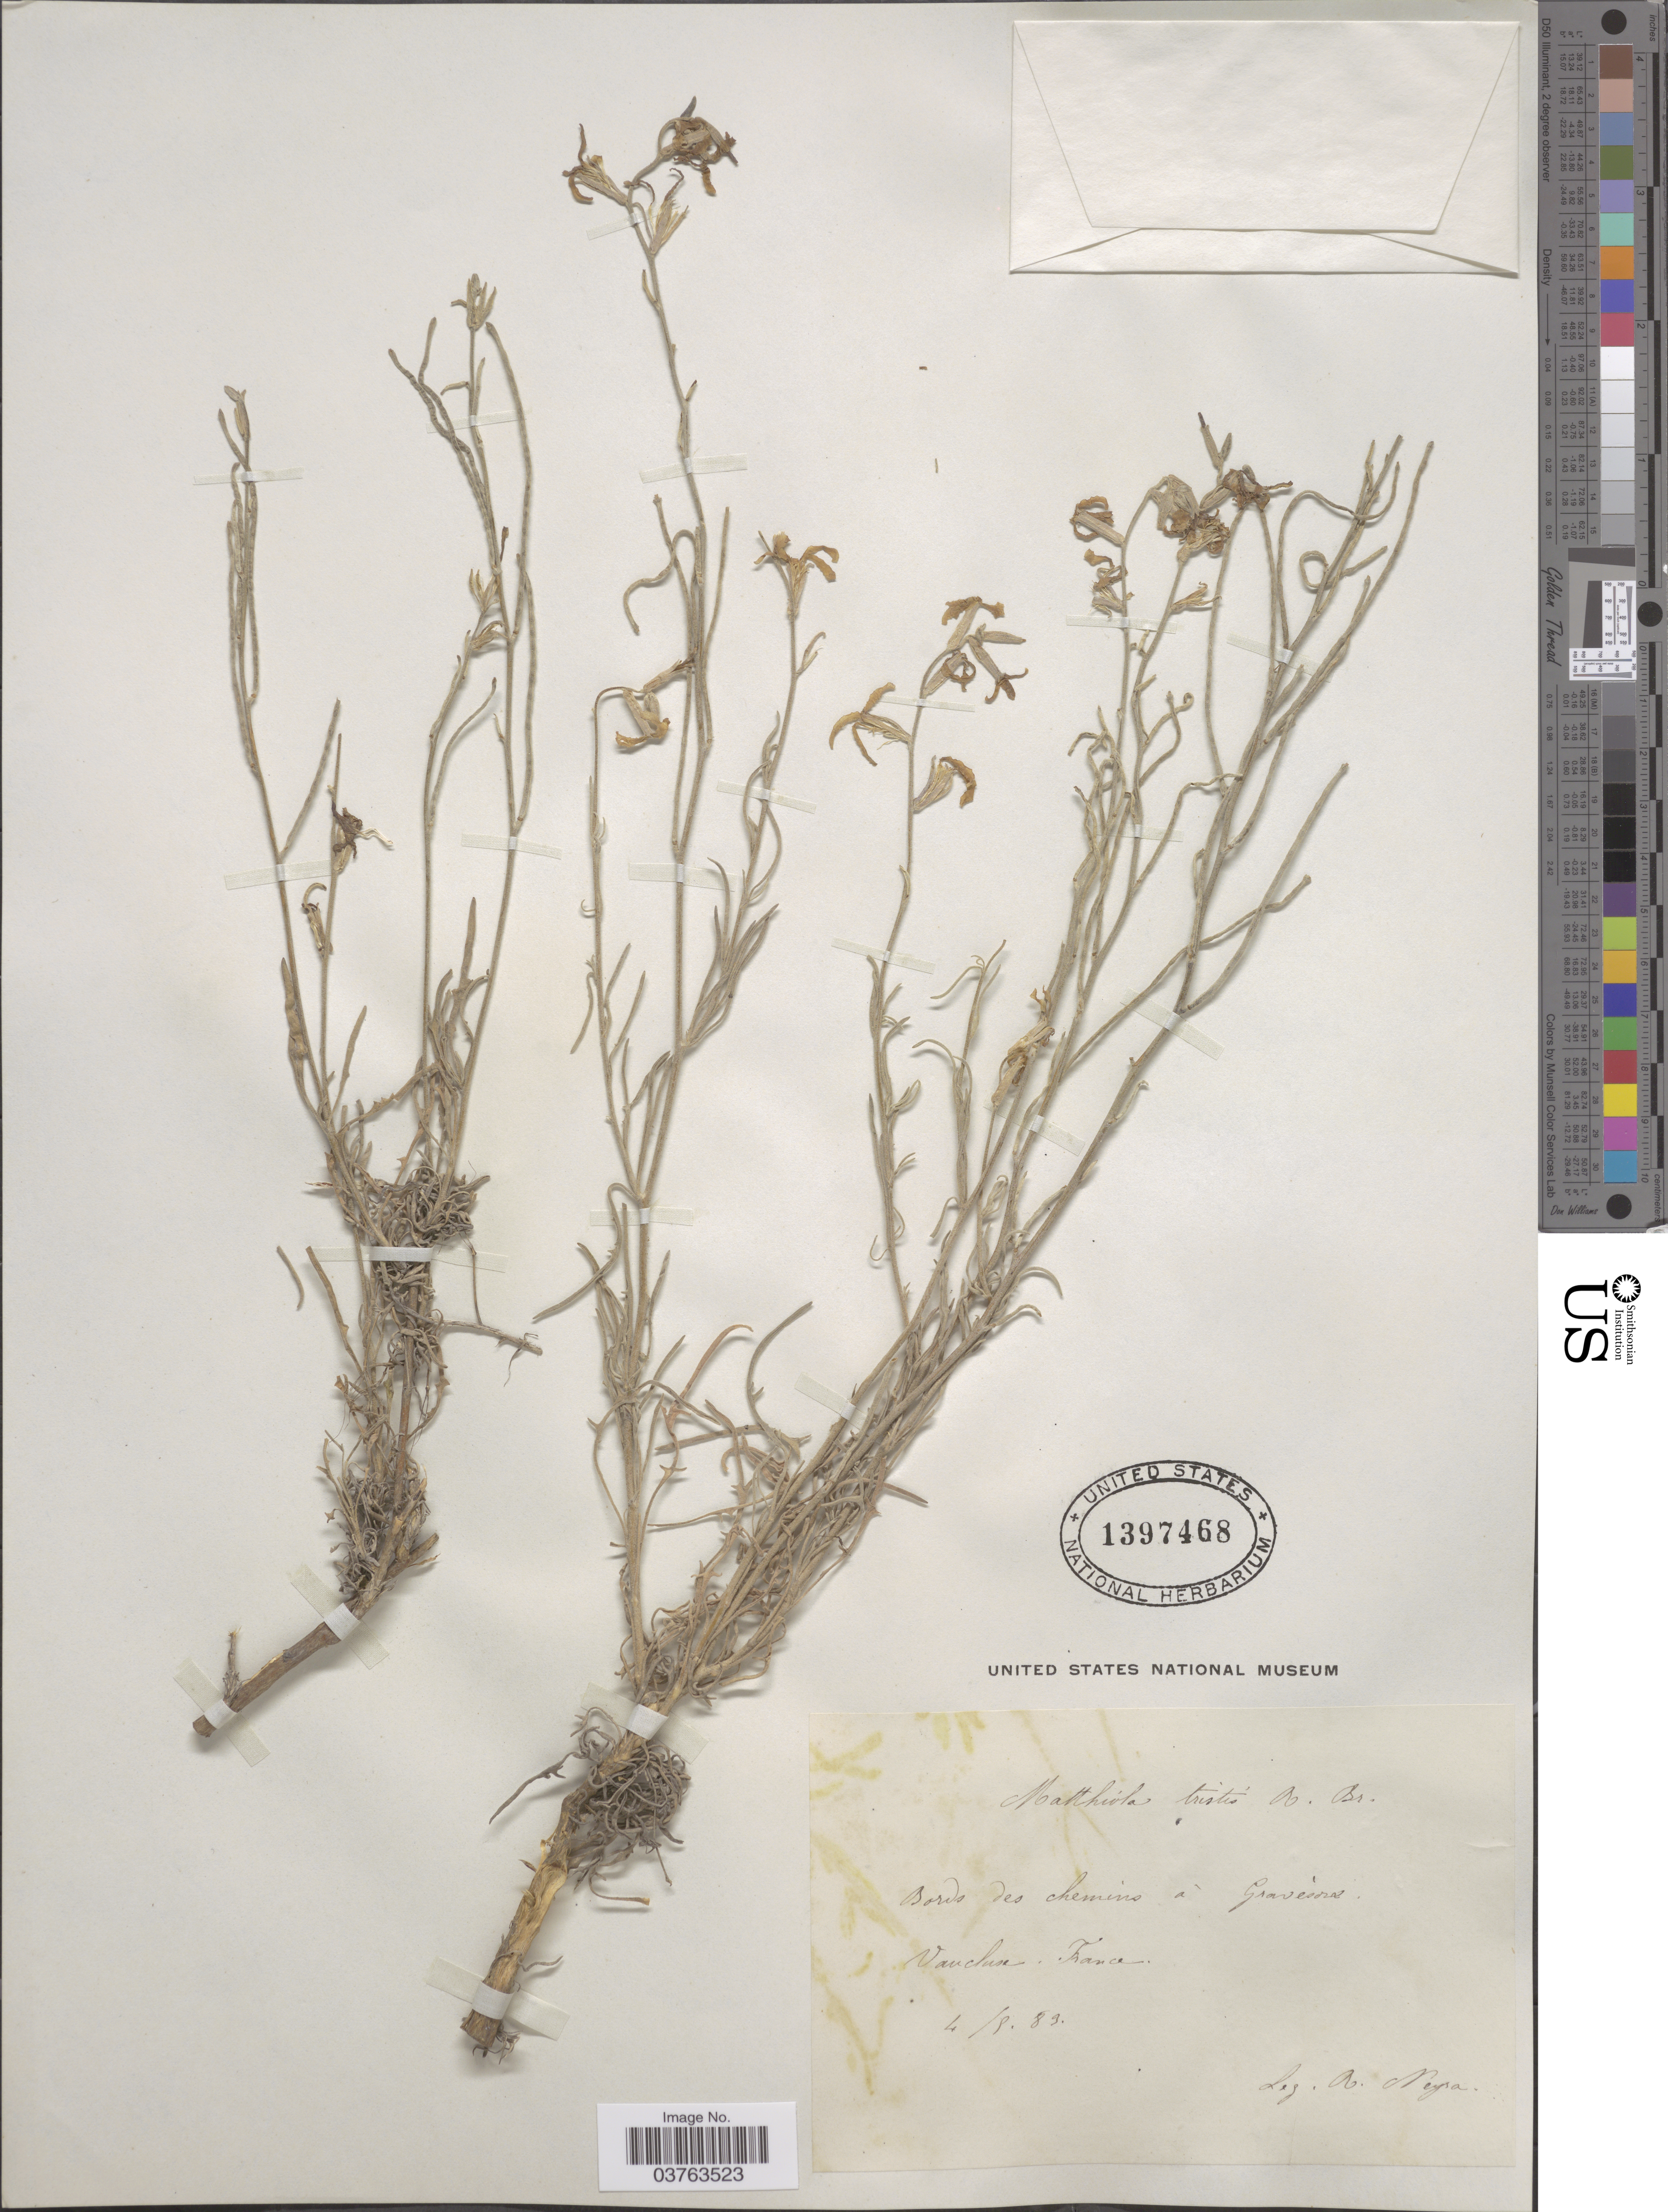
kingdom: Plantae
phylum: Tracheophyta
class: Magnoliopsida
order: Brassicales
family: Brassicaceae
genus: Matthiola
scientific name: Matthiola tristis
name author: (L.) W.T. Aiton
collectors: A. Neyra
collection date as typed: Transcribed d/m/y: 4/8/83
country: France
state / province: Provence-Alpes-Côte d'Azur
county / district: Vaucluse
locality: Bords des chemins á Gravésous Vaucluse.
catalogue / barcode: US 1397468